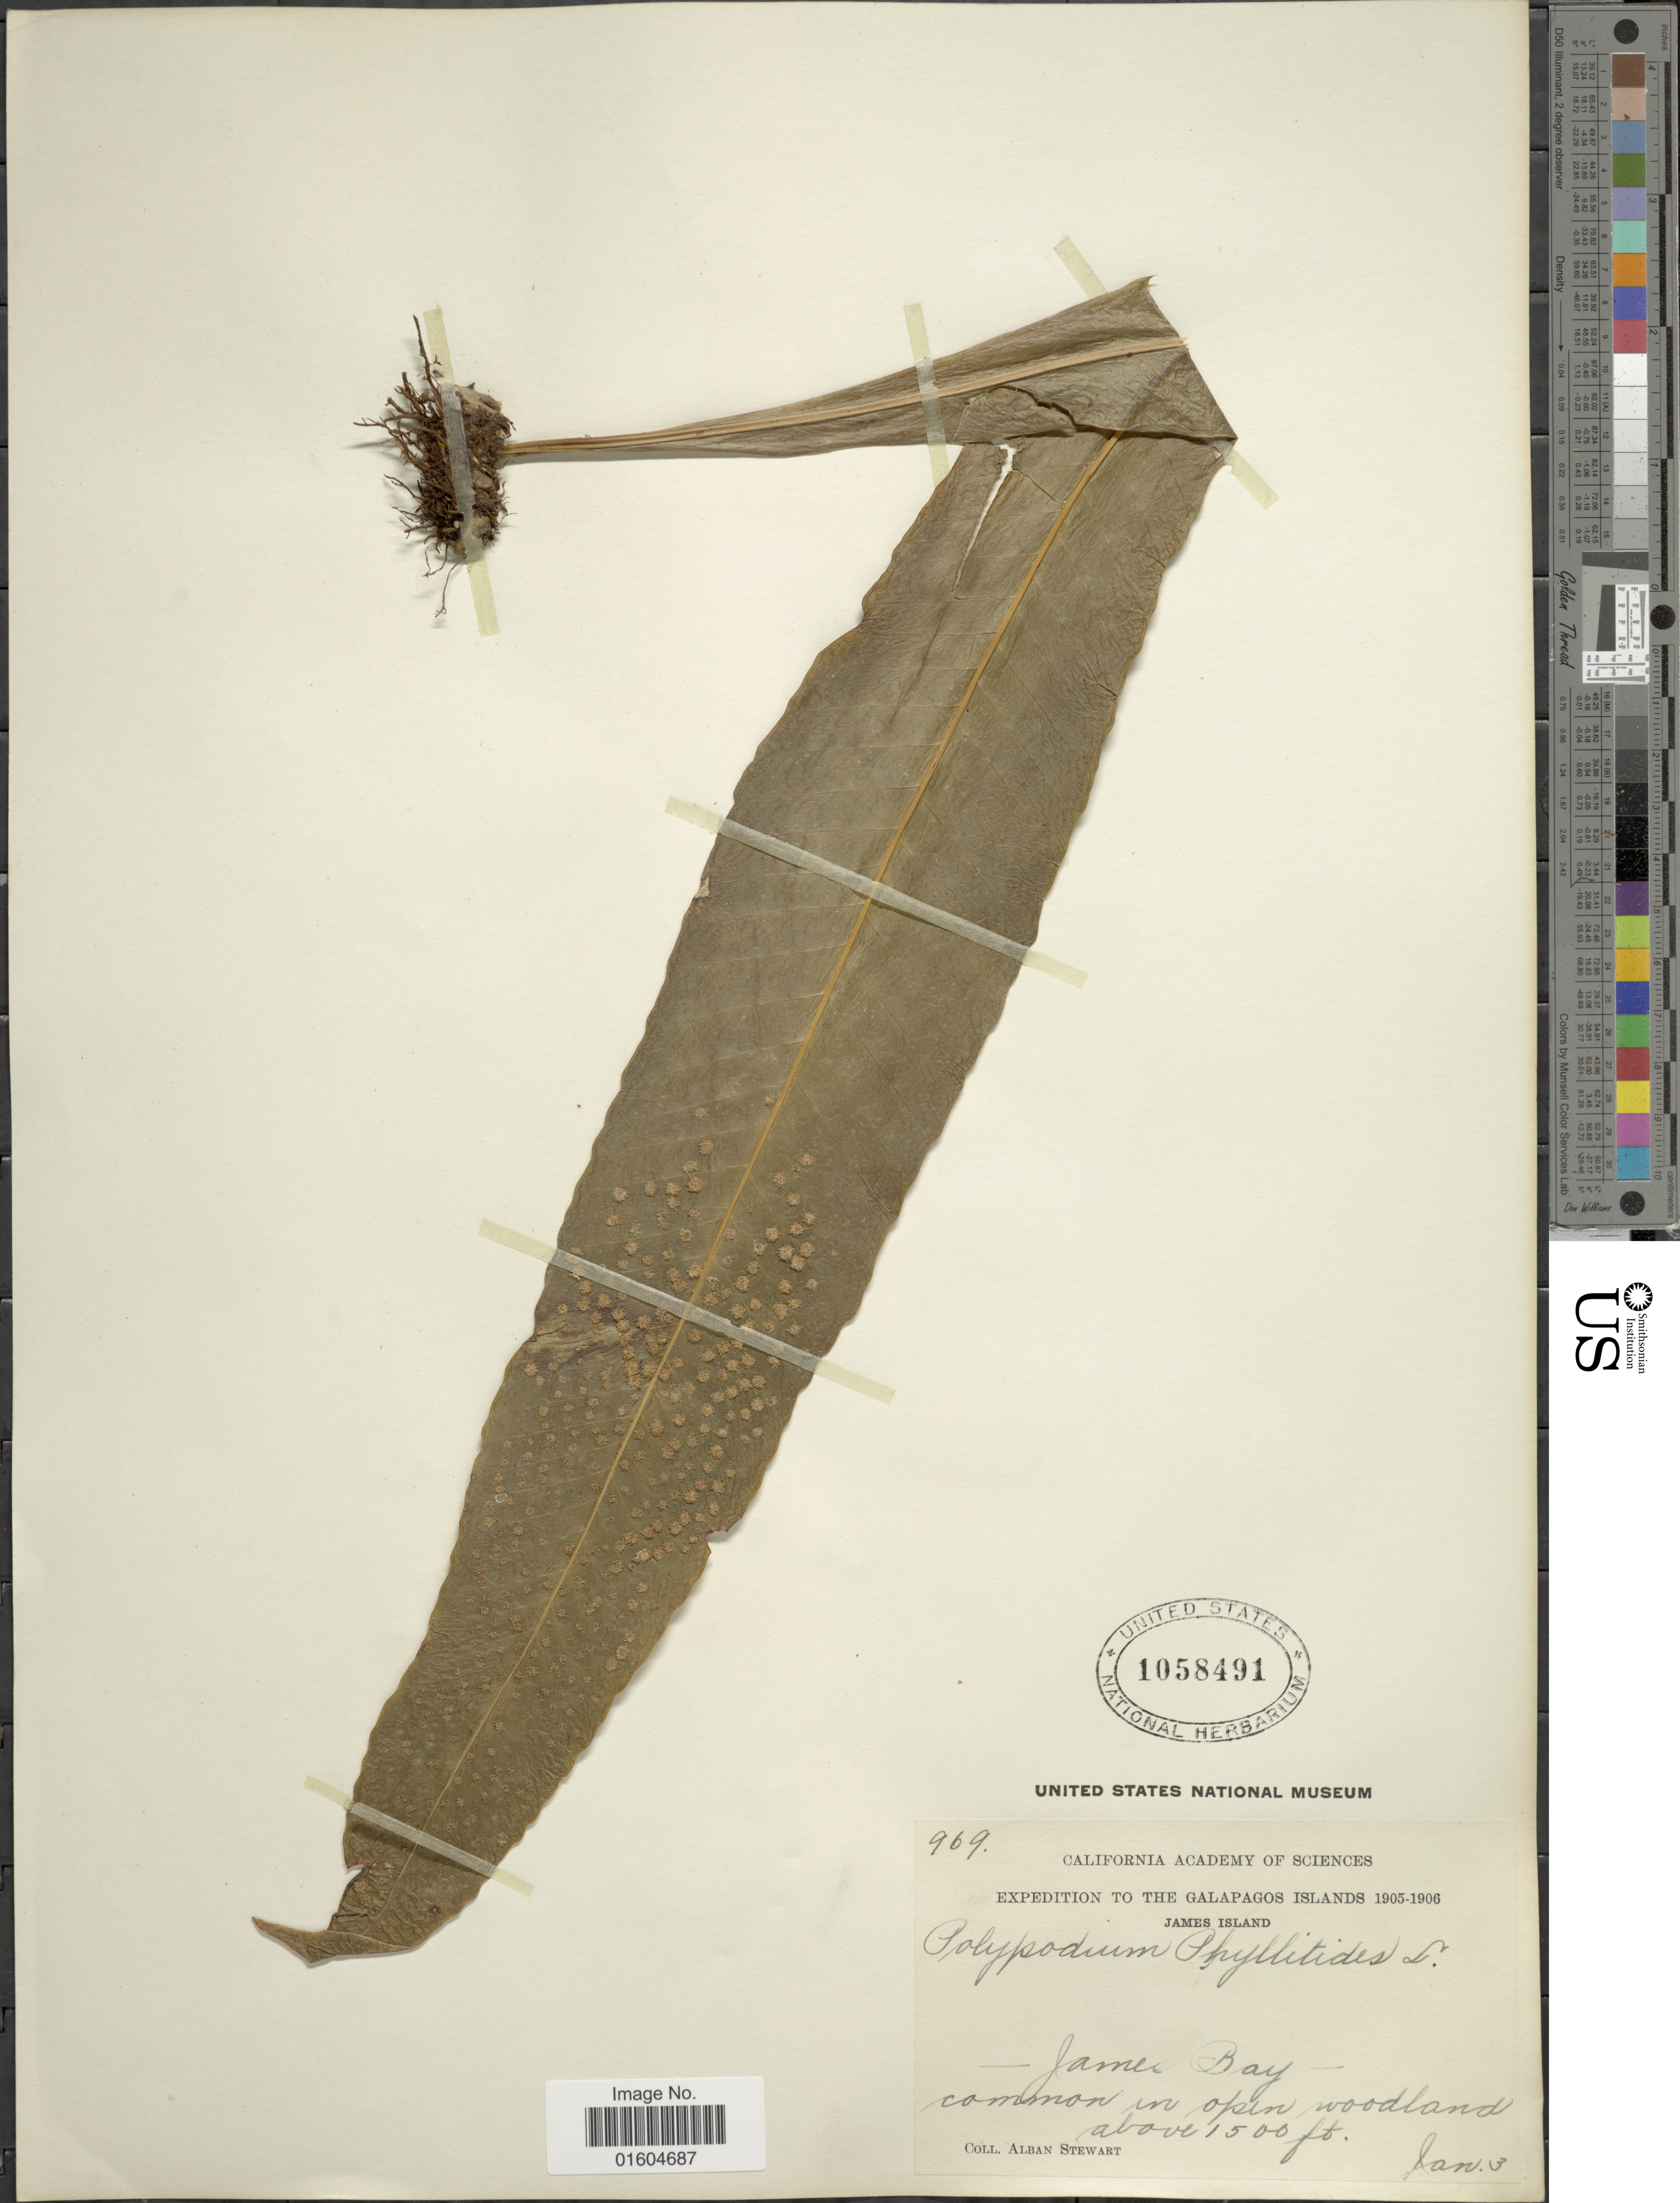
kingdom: Plantae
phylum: Tracheophyta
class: Polypodiopsida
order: Polypodiales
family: Polypodiaceae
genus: Campyloneurum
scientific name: Campyloneurum phyllitidis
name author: (L.) C. Presl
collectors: A. Stewart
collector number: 969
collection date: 1905-01-03/1906-01-03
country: Ecuador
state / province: Colón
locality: The Galapagos Islands, James Island, James Bay, common in open woodland above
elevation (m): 457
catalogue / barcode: US 1058491